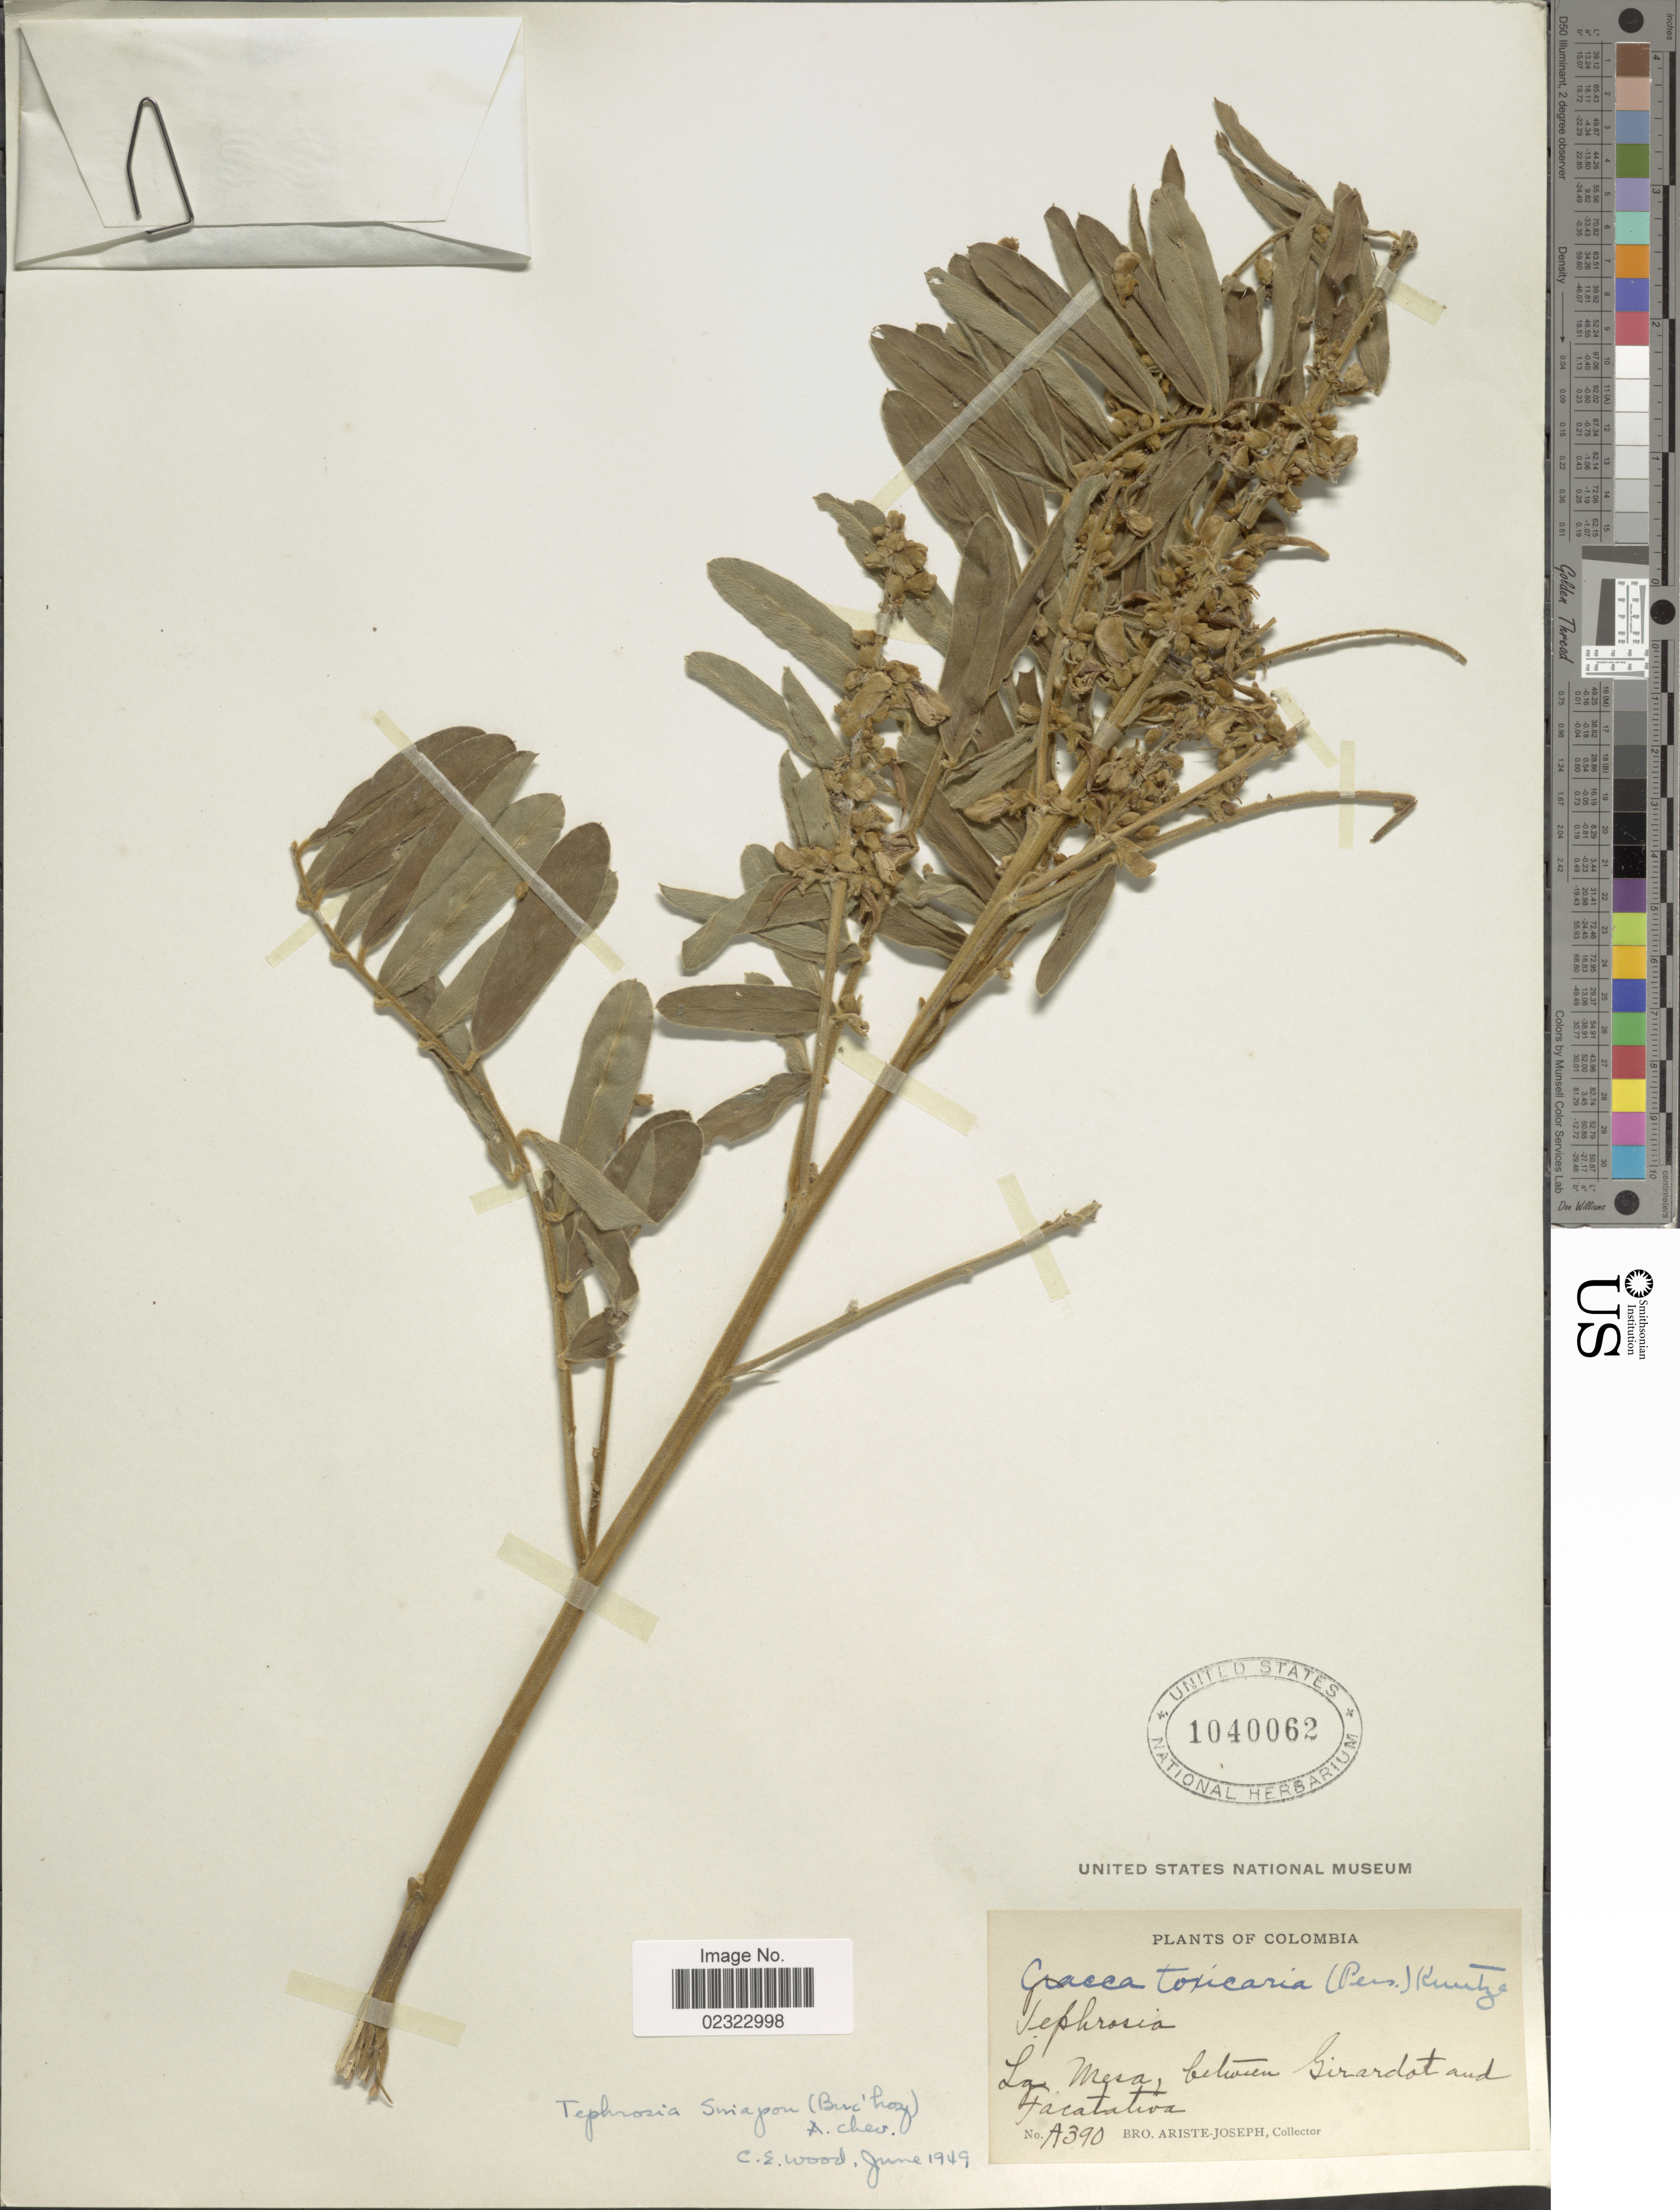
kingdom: Plantae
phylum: Tracheophyta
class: Magnoliopsida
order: Fabales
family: Fabaceae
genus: Tephrosia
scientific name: Tephrosia sinapou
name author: (Buc'hoz) A. Chev.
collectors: Bro. Ariste-Joseph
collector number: A390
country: Colombia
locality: La Mesa, between Girardot and Facatativa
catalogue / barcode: US 1040062